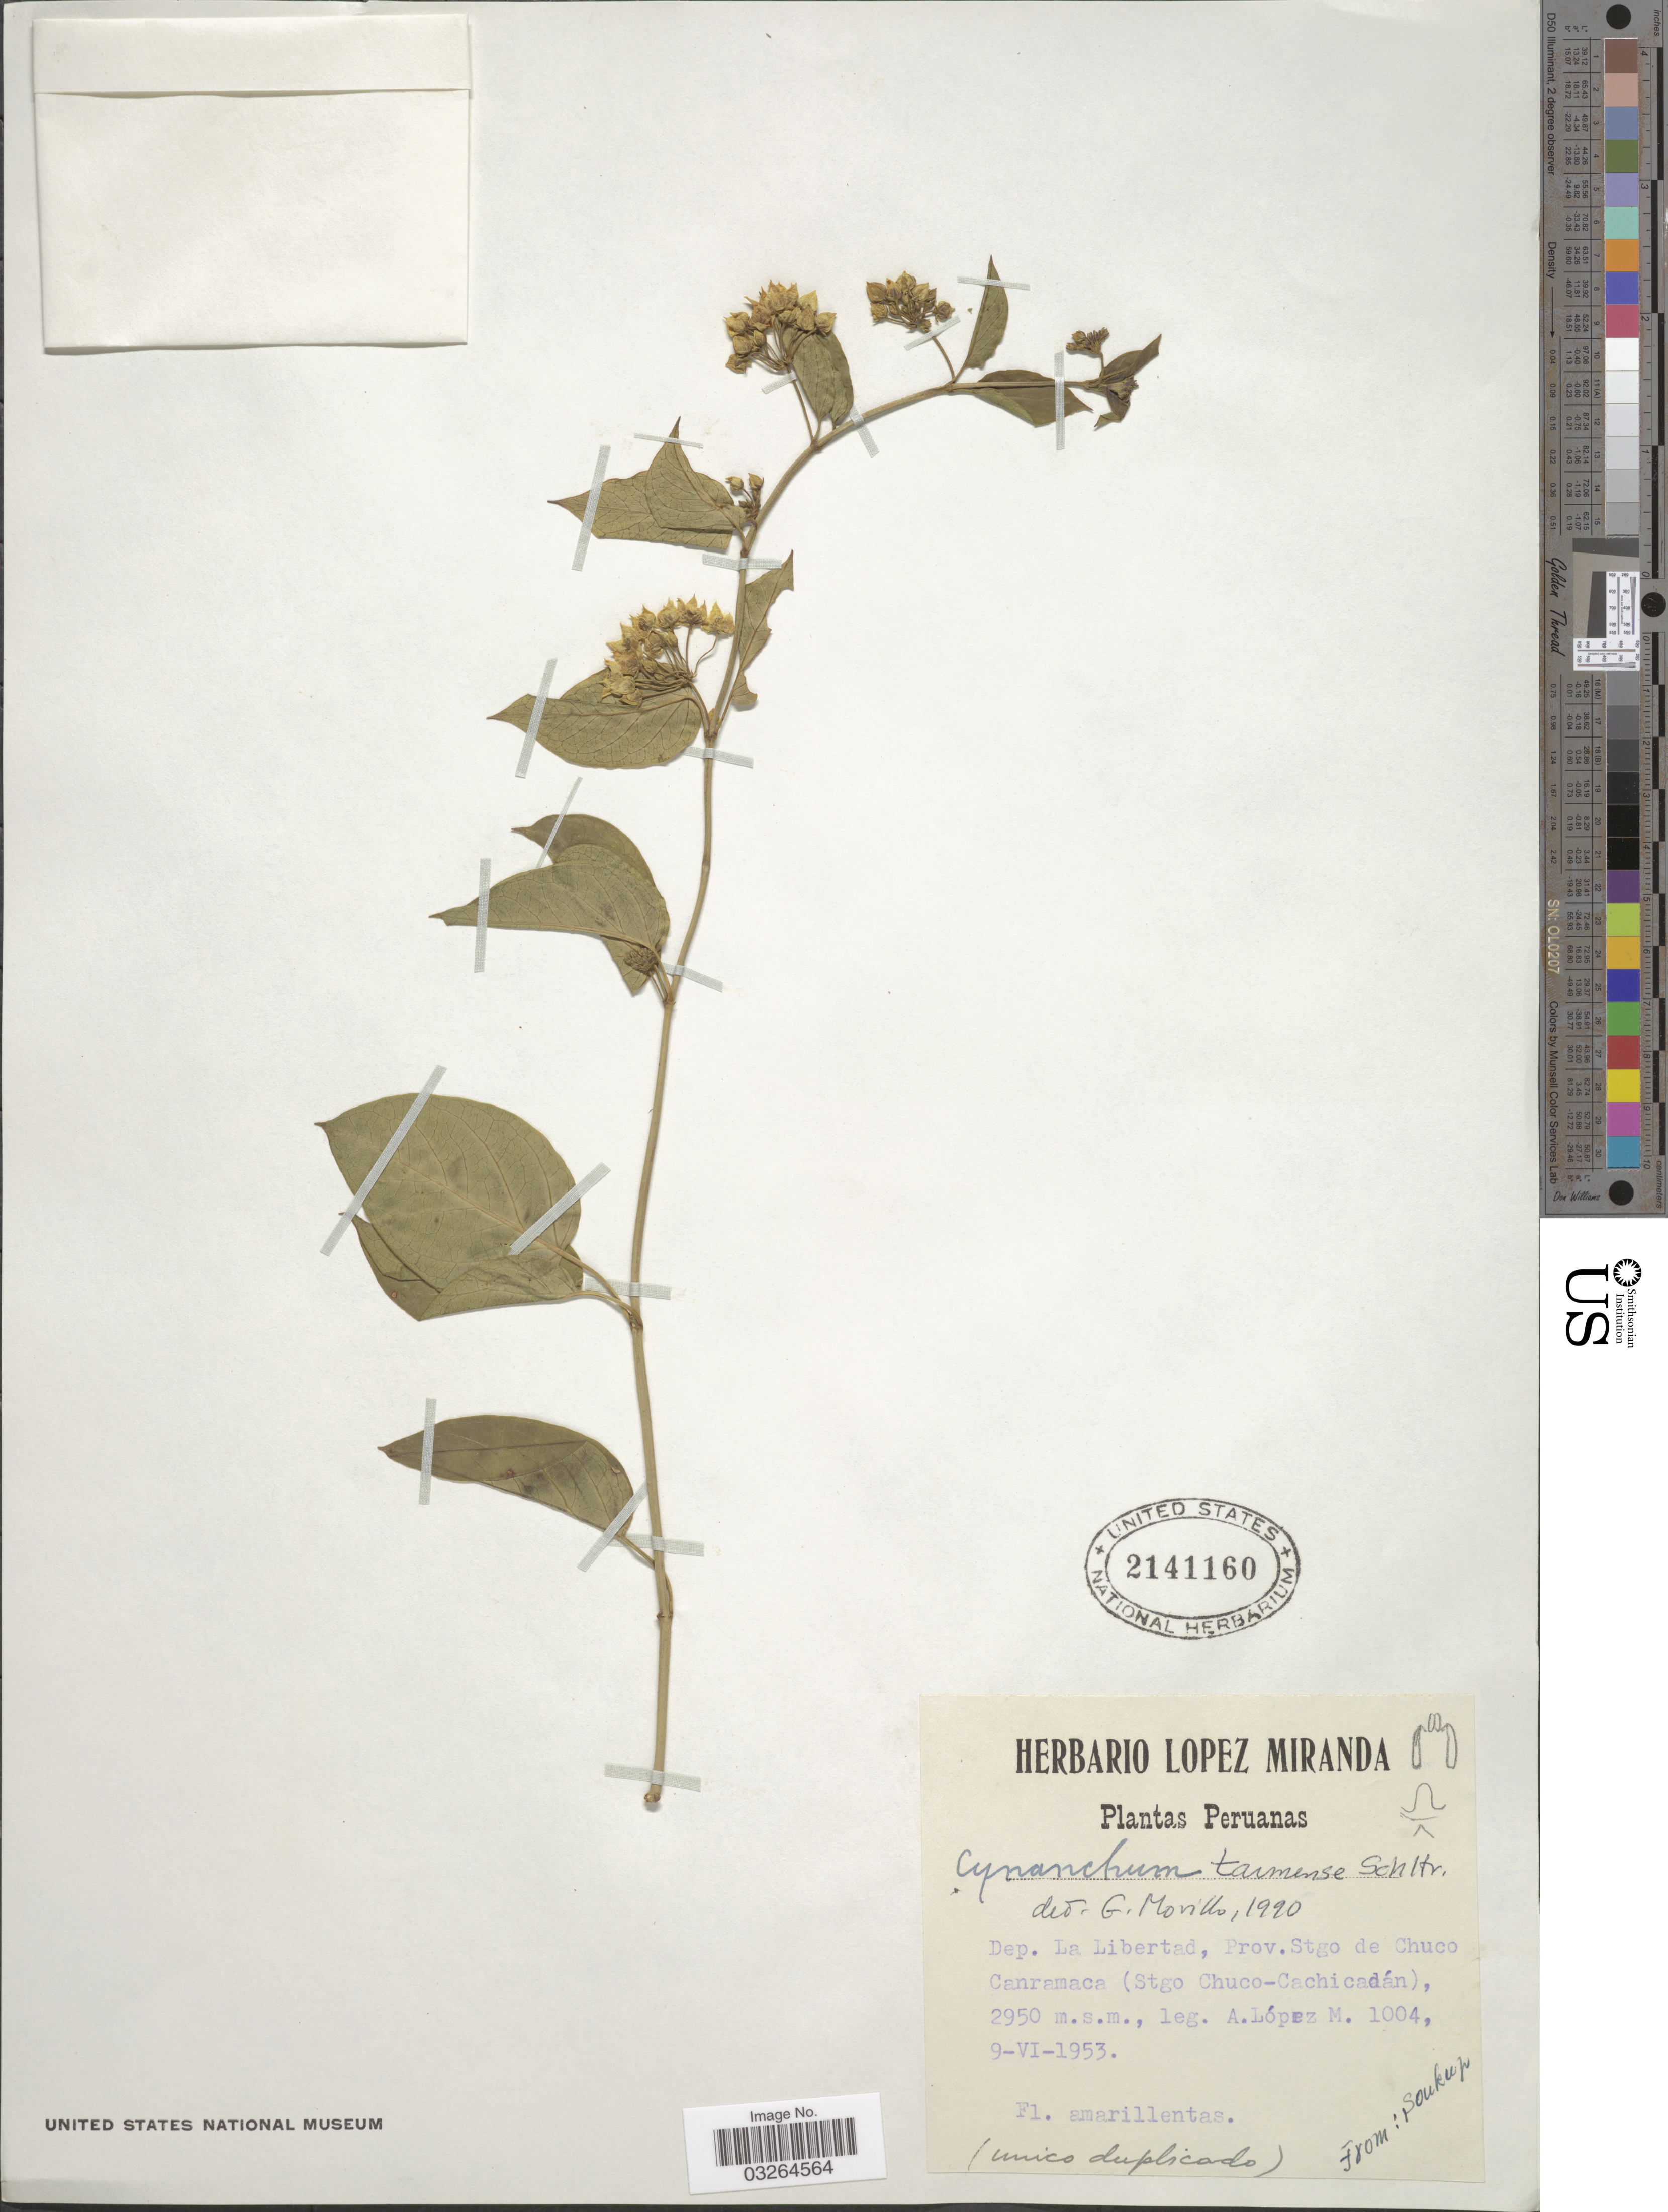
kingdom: Plantae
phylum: Tracheophyta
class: Magnoliopsida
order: Gentianales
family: Apocynaceae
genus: Cynanchum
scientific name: Cynanchum tarmense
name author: Schltr.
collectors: A. López M.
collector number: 1004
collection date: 1953-06-09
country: Peru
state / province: La Libertad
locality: Dep. La Libertad, Prov. Stgo de Chuco Canramaca (Stgo Chuco-Cachicadán).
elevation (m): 2950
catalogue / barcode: US 2141160